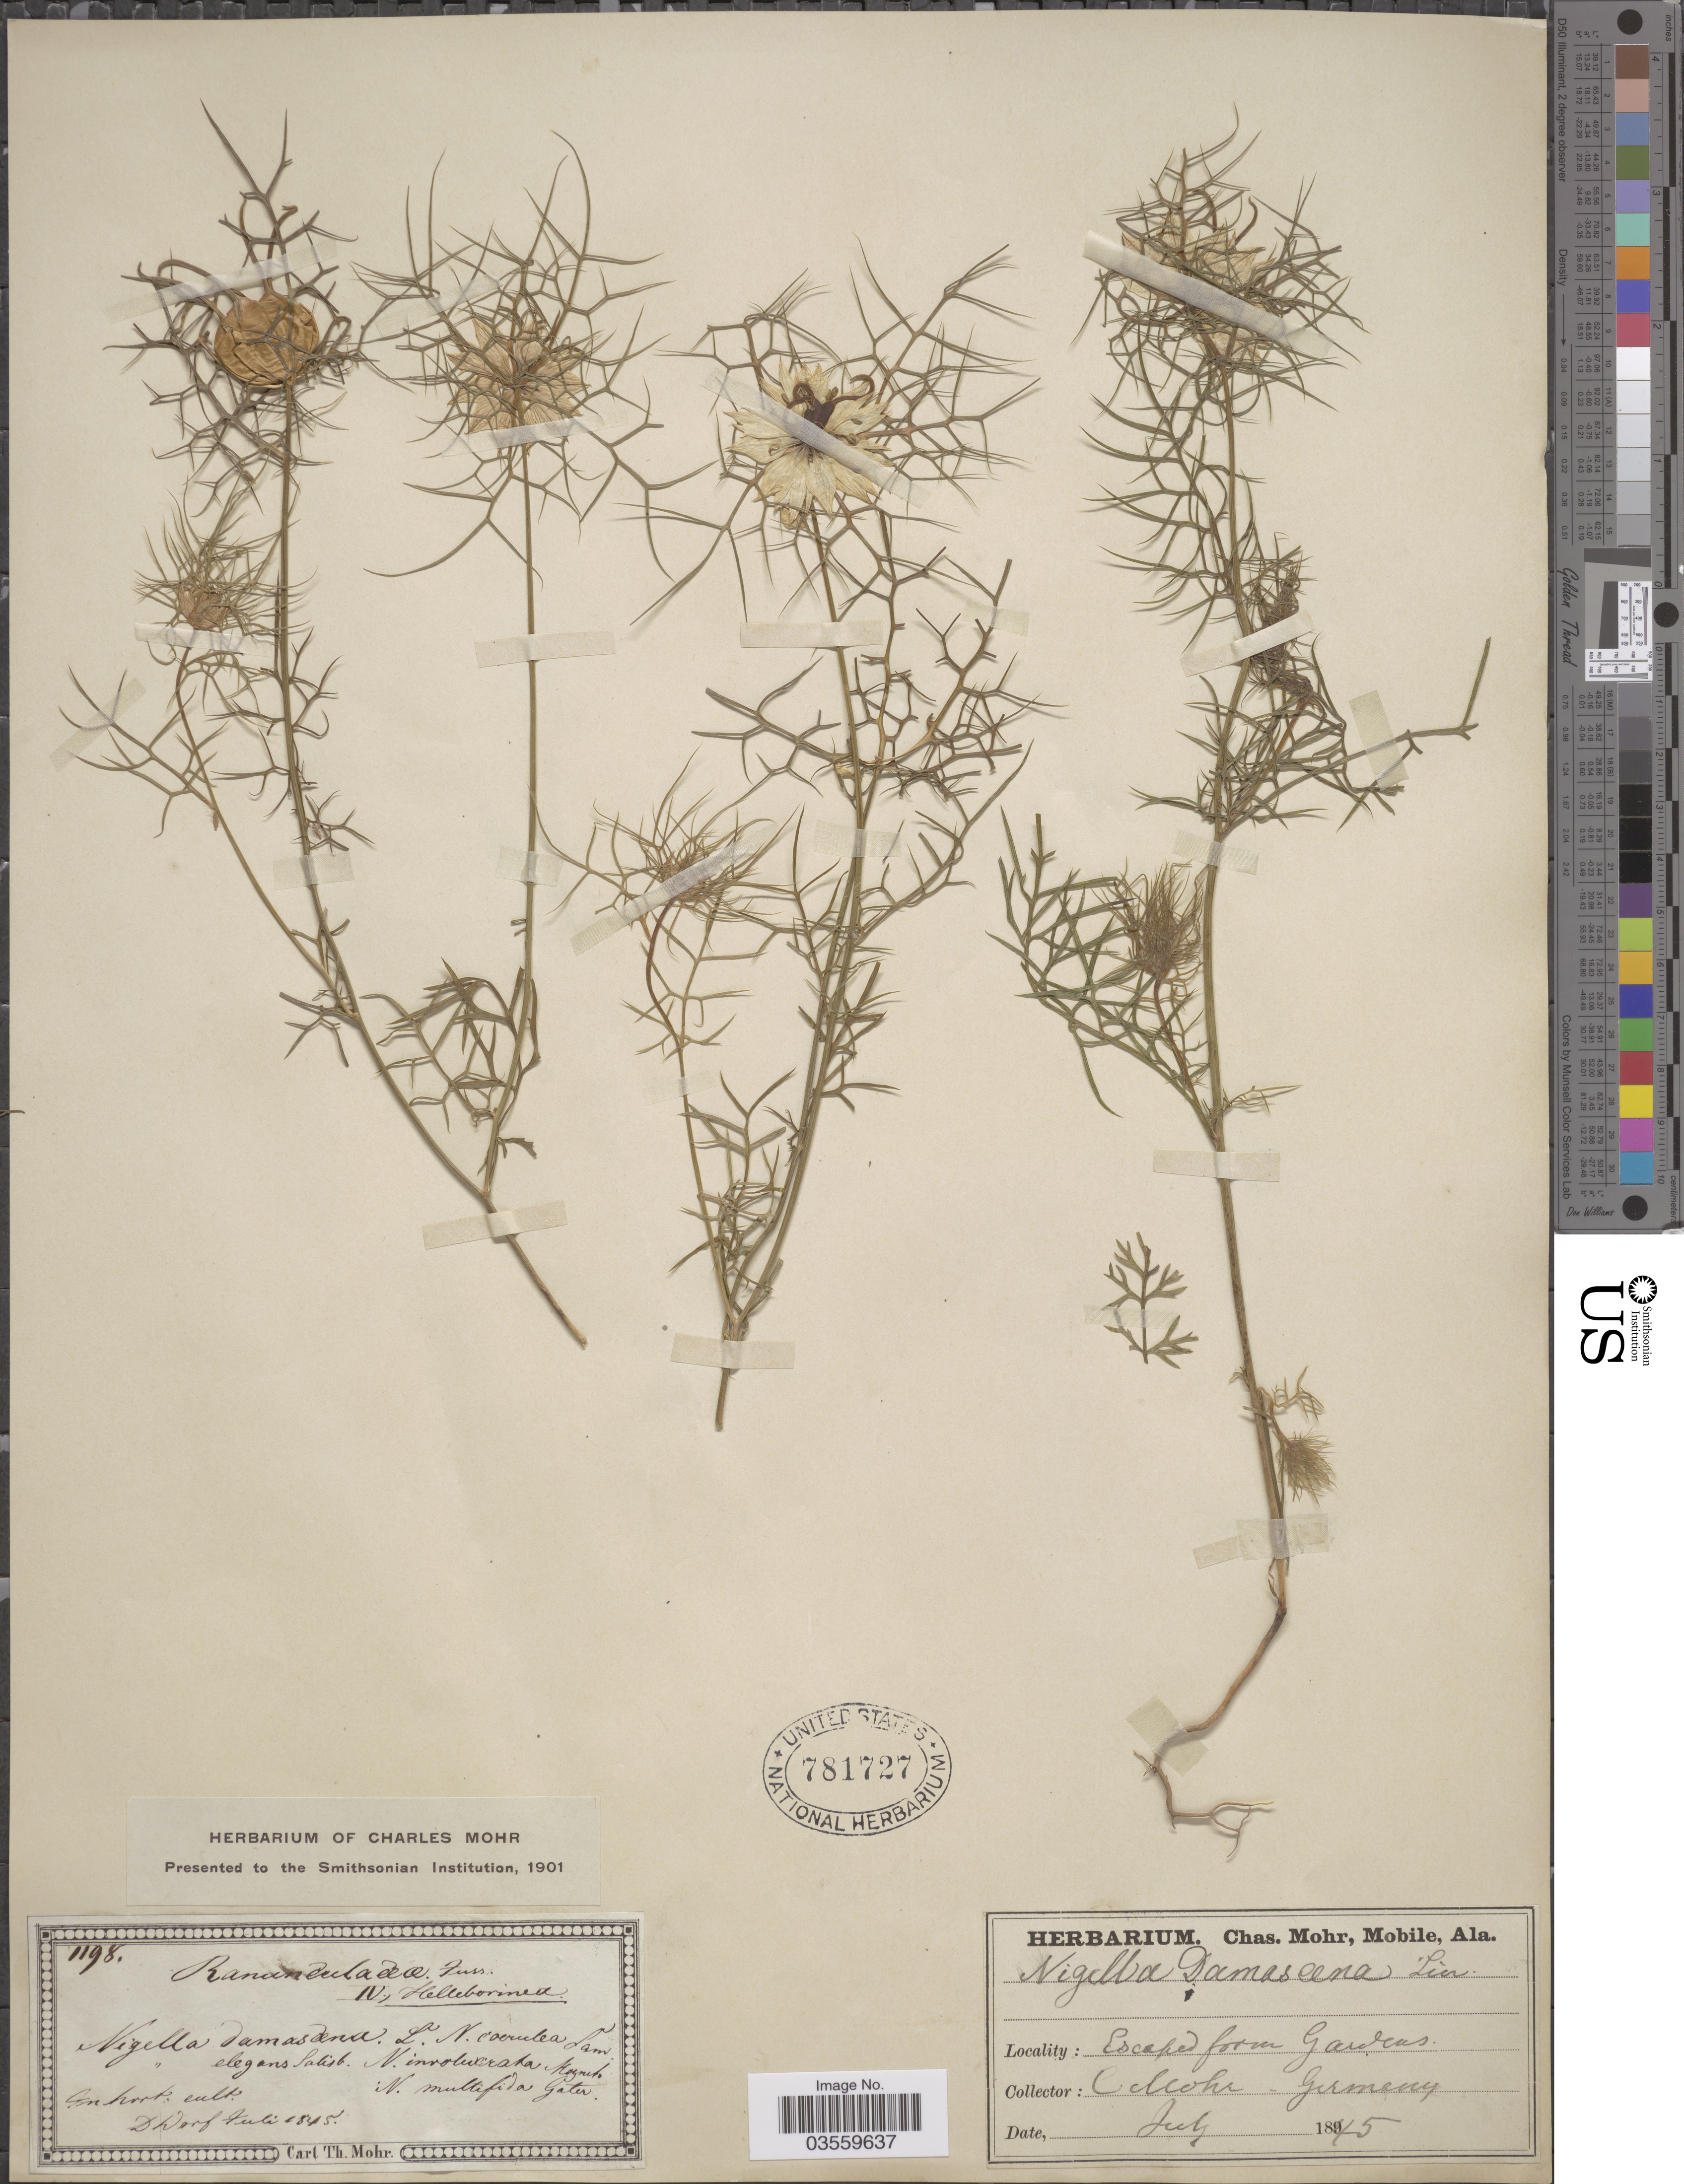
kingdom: Plantae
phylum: Tracheophyta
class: Magnoliopsida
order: Ranunculales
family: Ranunculaceae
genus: Nigella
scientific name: Nigella damascena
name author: L.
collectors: Mohr, C. T. (herbarium)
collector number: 1198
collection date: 1845-07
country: Germany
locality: D Dorf.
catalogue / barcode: US 781727